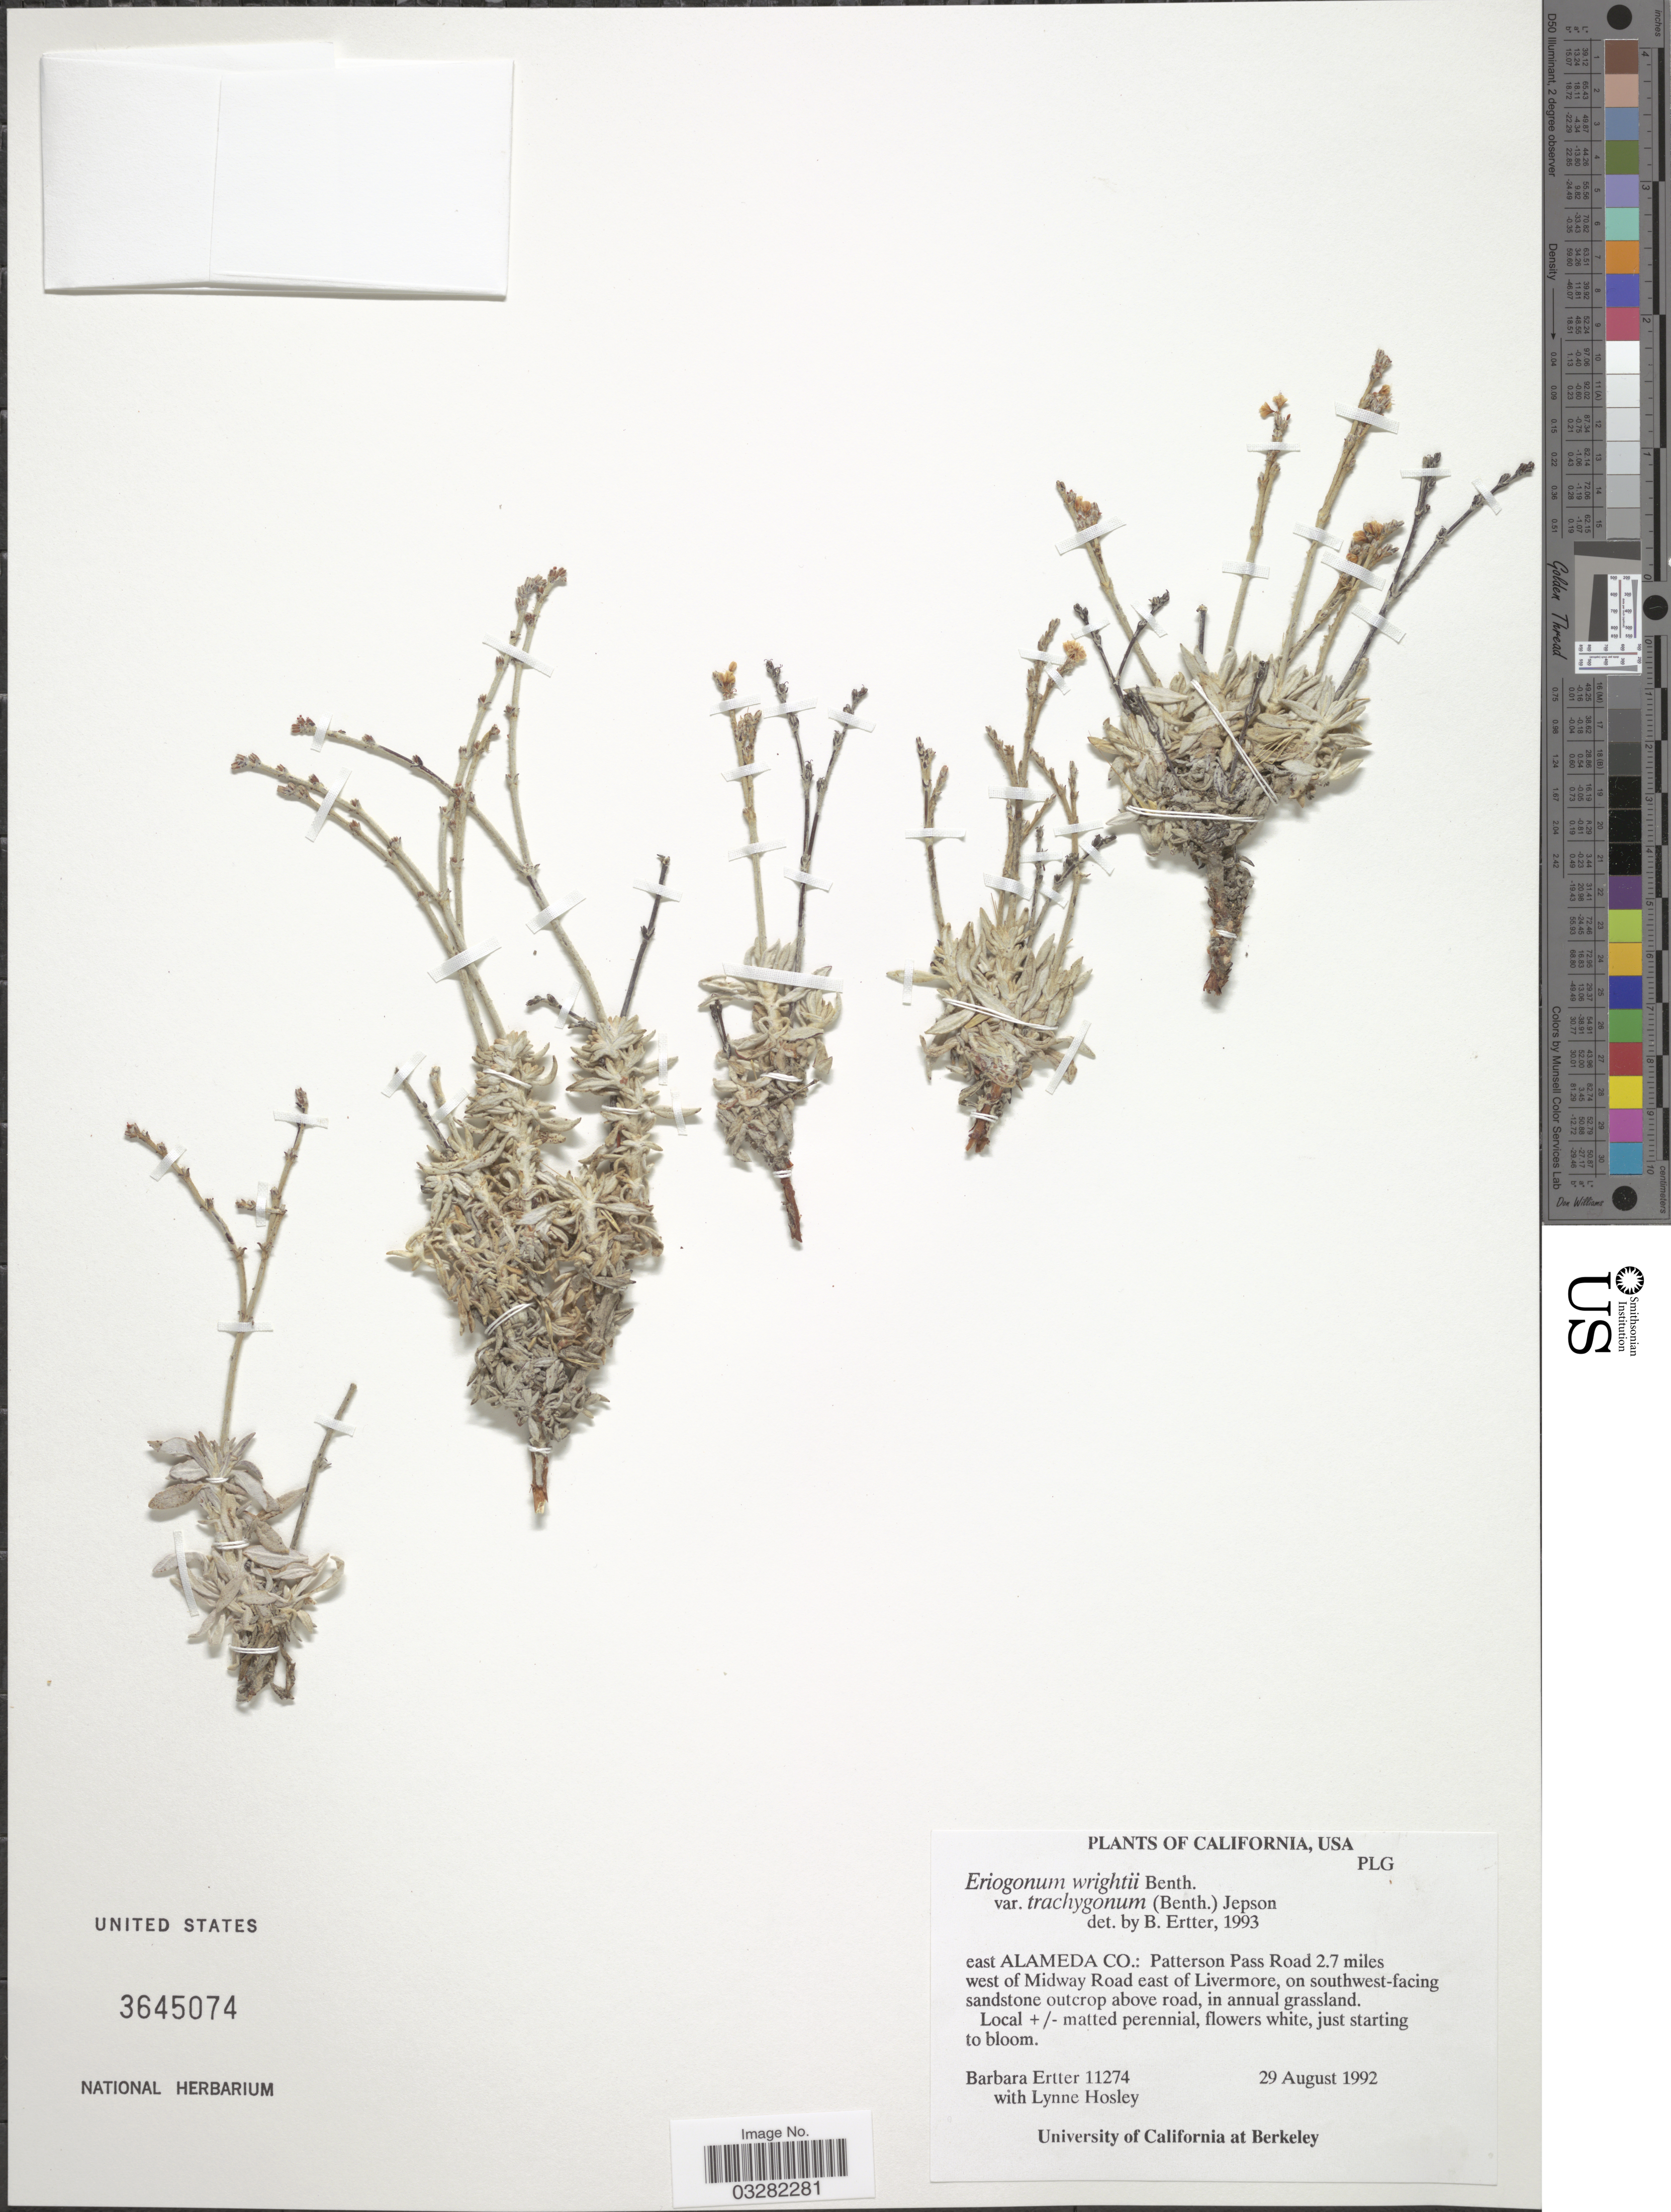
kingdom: Plantae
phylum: Tracheophyta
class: Magnoliopsida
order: Caryophyllales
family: Polygonaceae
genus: Eriogonum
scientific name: Eriogonum wrightii var. trachygonum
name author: (Torr. ex Benth.) Jeps.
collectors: B. Ertter & L. Hosley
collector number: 11274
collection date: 1992-08-29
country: United States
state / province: California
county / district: Alameda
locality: East Alameda Co.: Patterson Pass Road 2.7 miles west of Midway Road east of Livermore, on southwest-facing sandstone outcrop above road.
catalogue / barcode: US 3645074